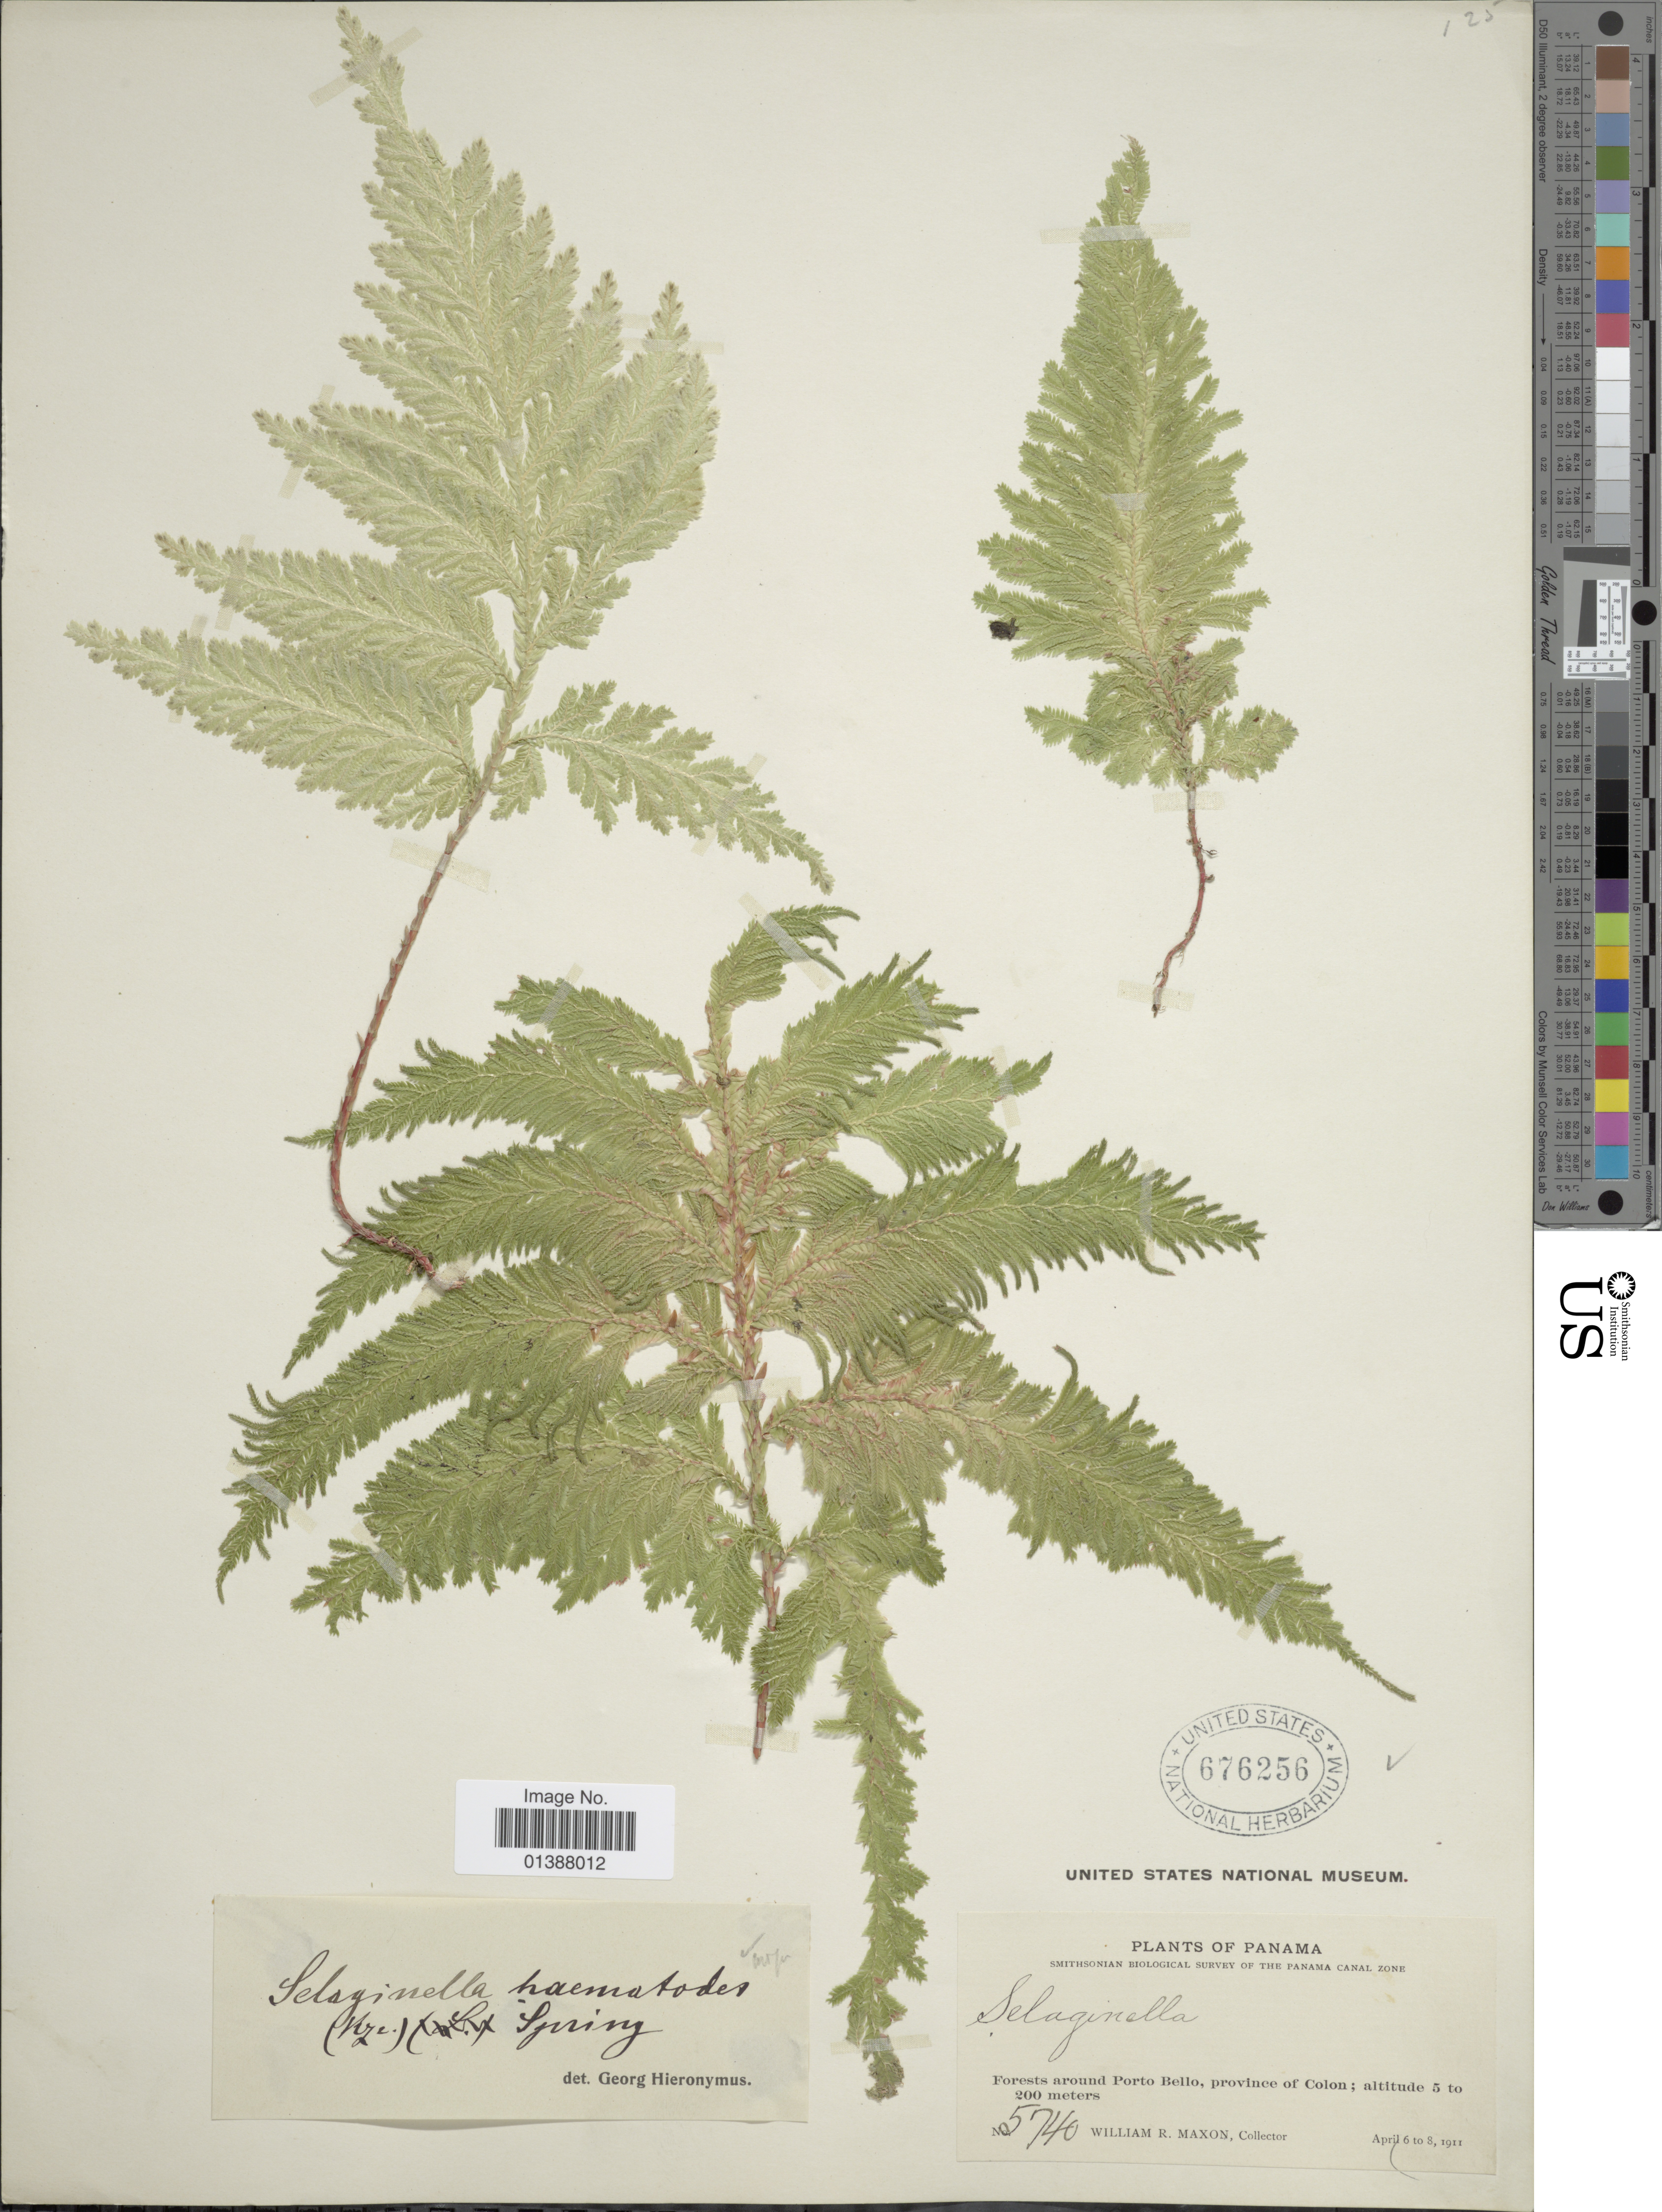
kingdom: Plantae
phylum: Tracheophyta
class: Lycopodiopsida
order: Selaginellales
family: Selaginellaceae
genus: Selaginella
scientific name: Selaginella haematodes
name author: (Kunze) Spring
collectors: W. R. Maxon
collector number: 5740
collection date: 1911-04-06/1911-04-08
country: Panama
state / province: Colón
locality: Forest around Porto Bello, province of Colon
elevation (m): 5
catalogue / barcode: US 676256